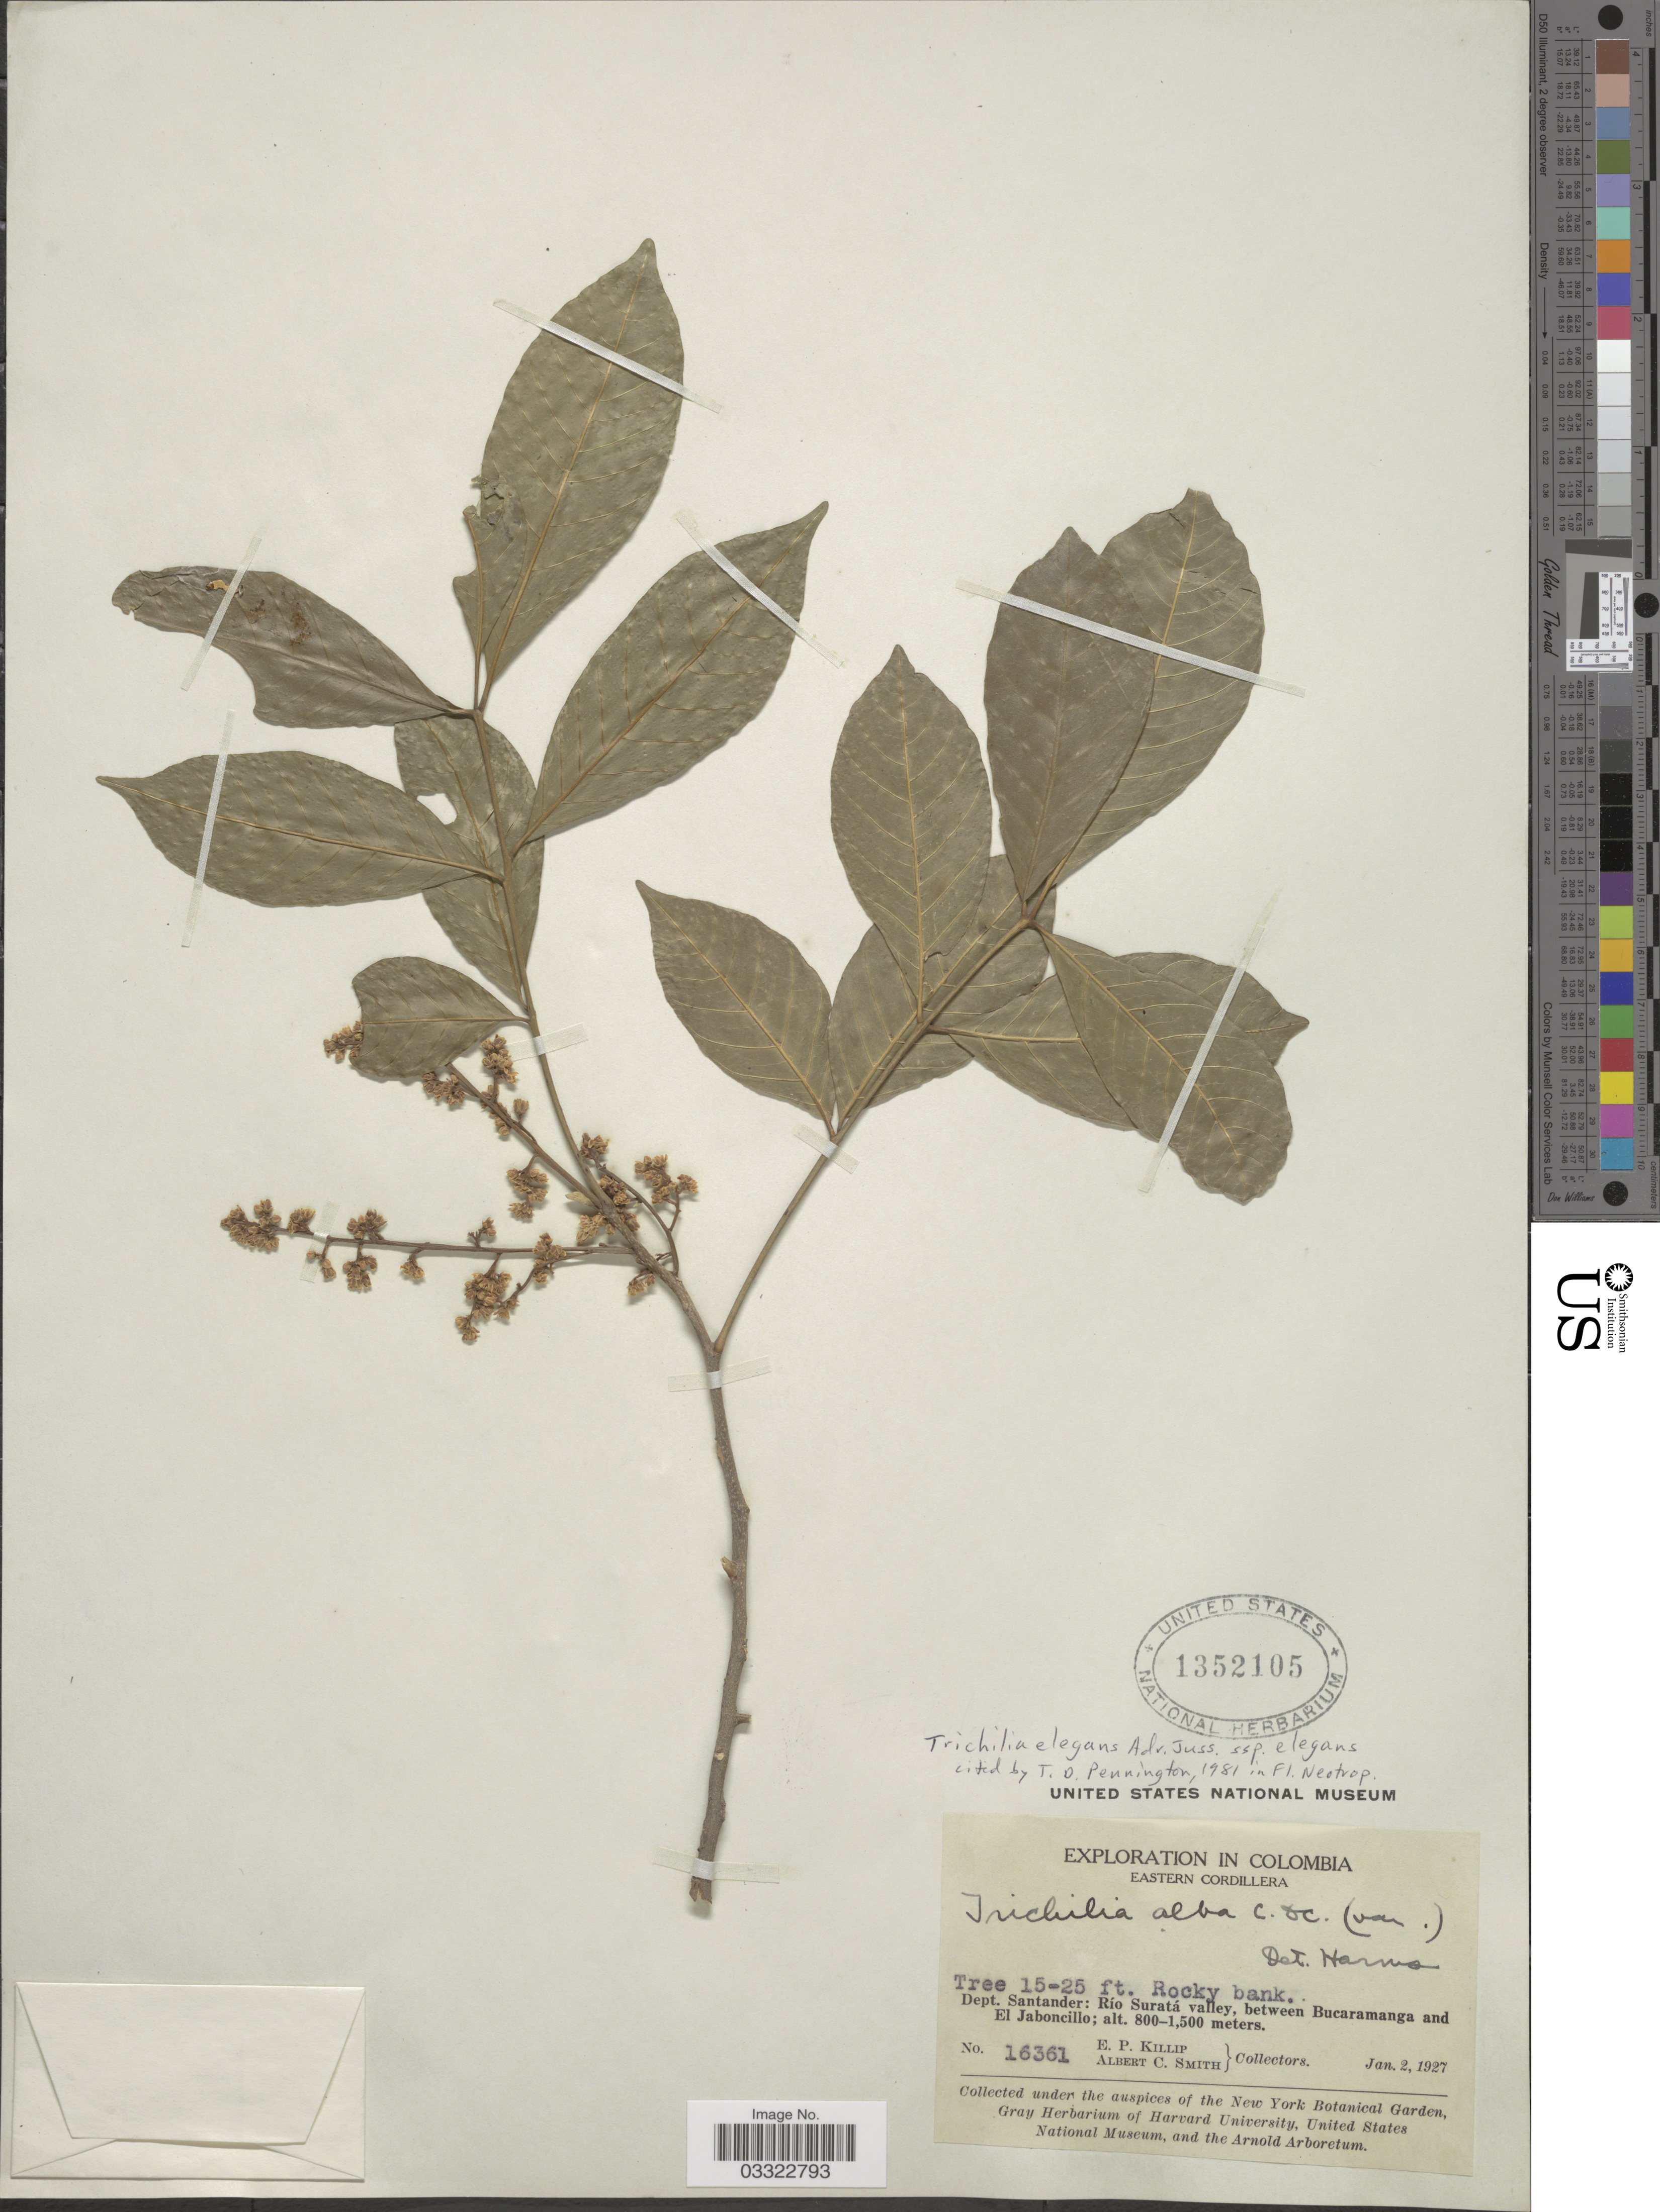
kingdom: Plantae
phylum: Tracheophyta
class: Magnoliopsida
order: Sapindales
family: Meliaceae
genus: Trichilia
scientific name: Trichilia elegans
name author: A. Juss.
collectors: E. P. Killip & A. C. Smith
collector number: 16361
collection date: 1927-01-02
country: Colombia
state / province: Santander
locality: Eastern Cordillera. Dept. Santander: río Suratá valley, between Bucaramanga and El Jaboncillo.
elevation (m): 800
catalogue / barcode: US 1352105